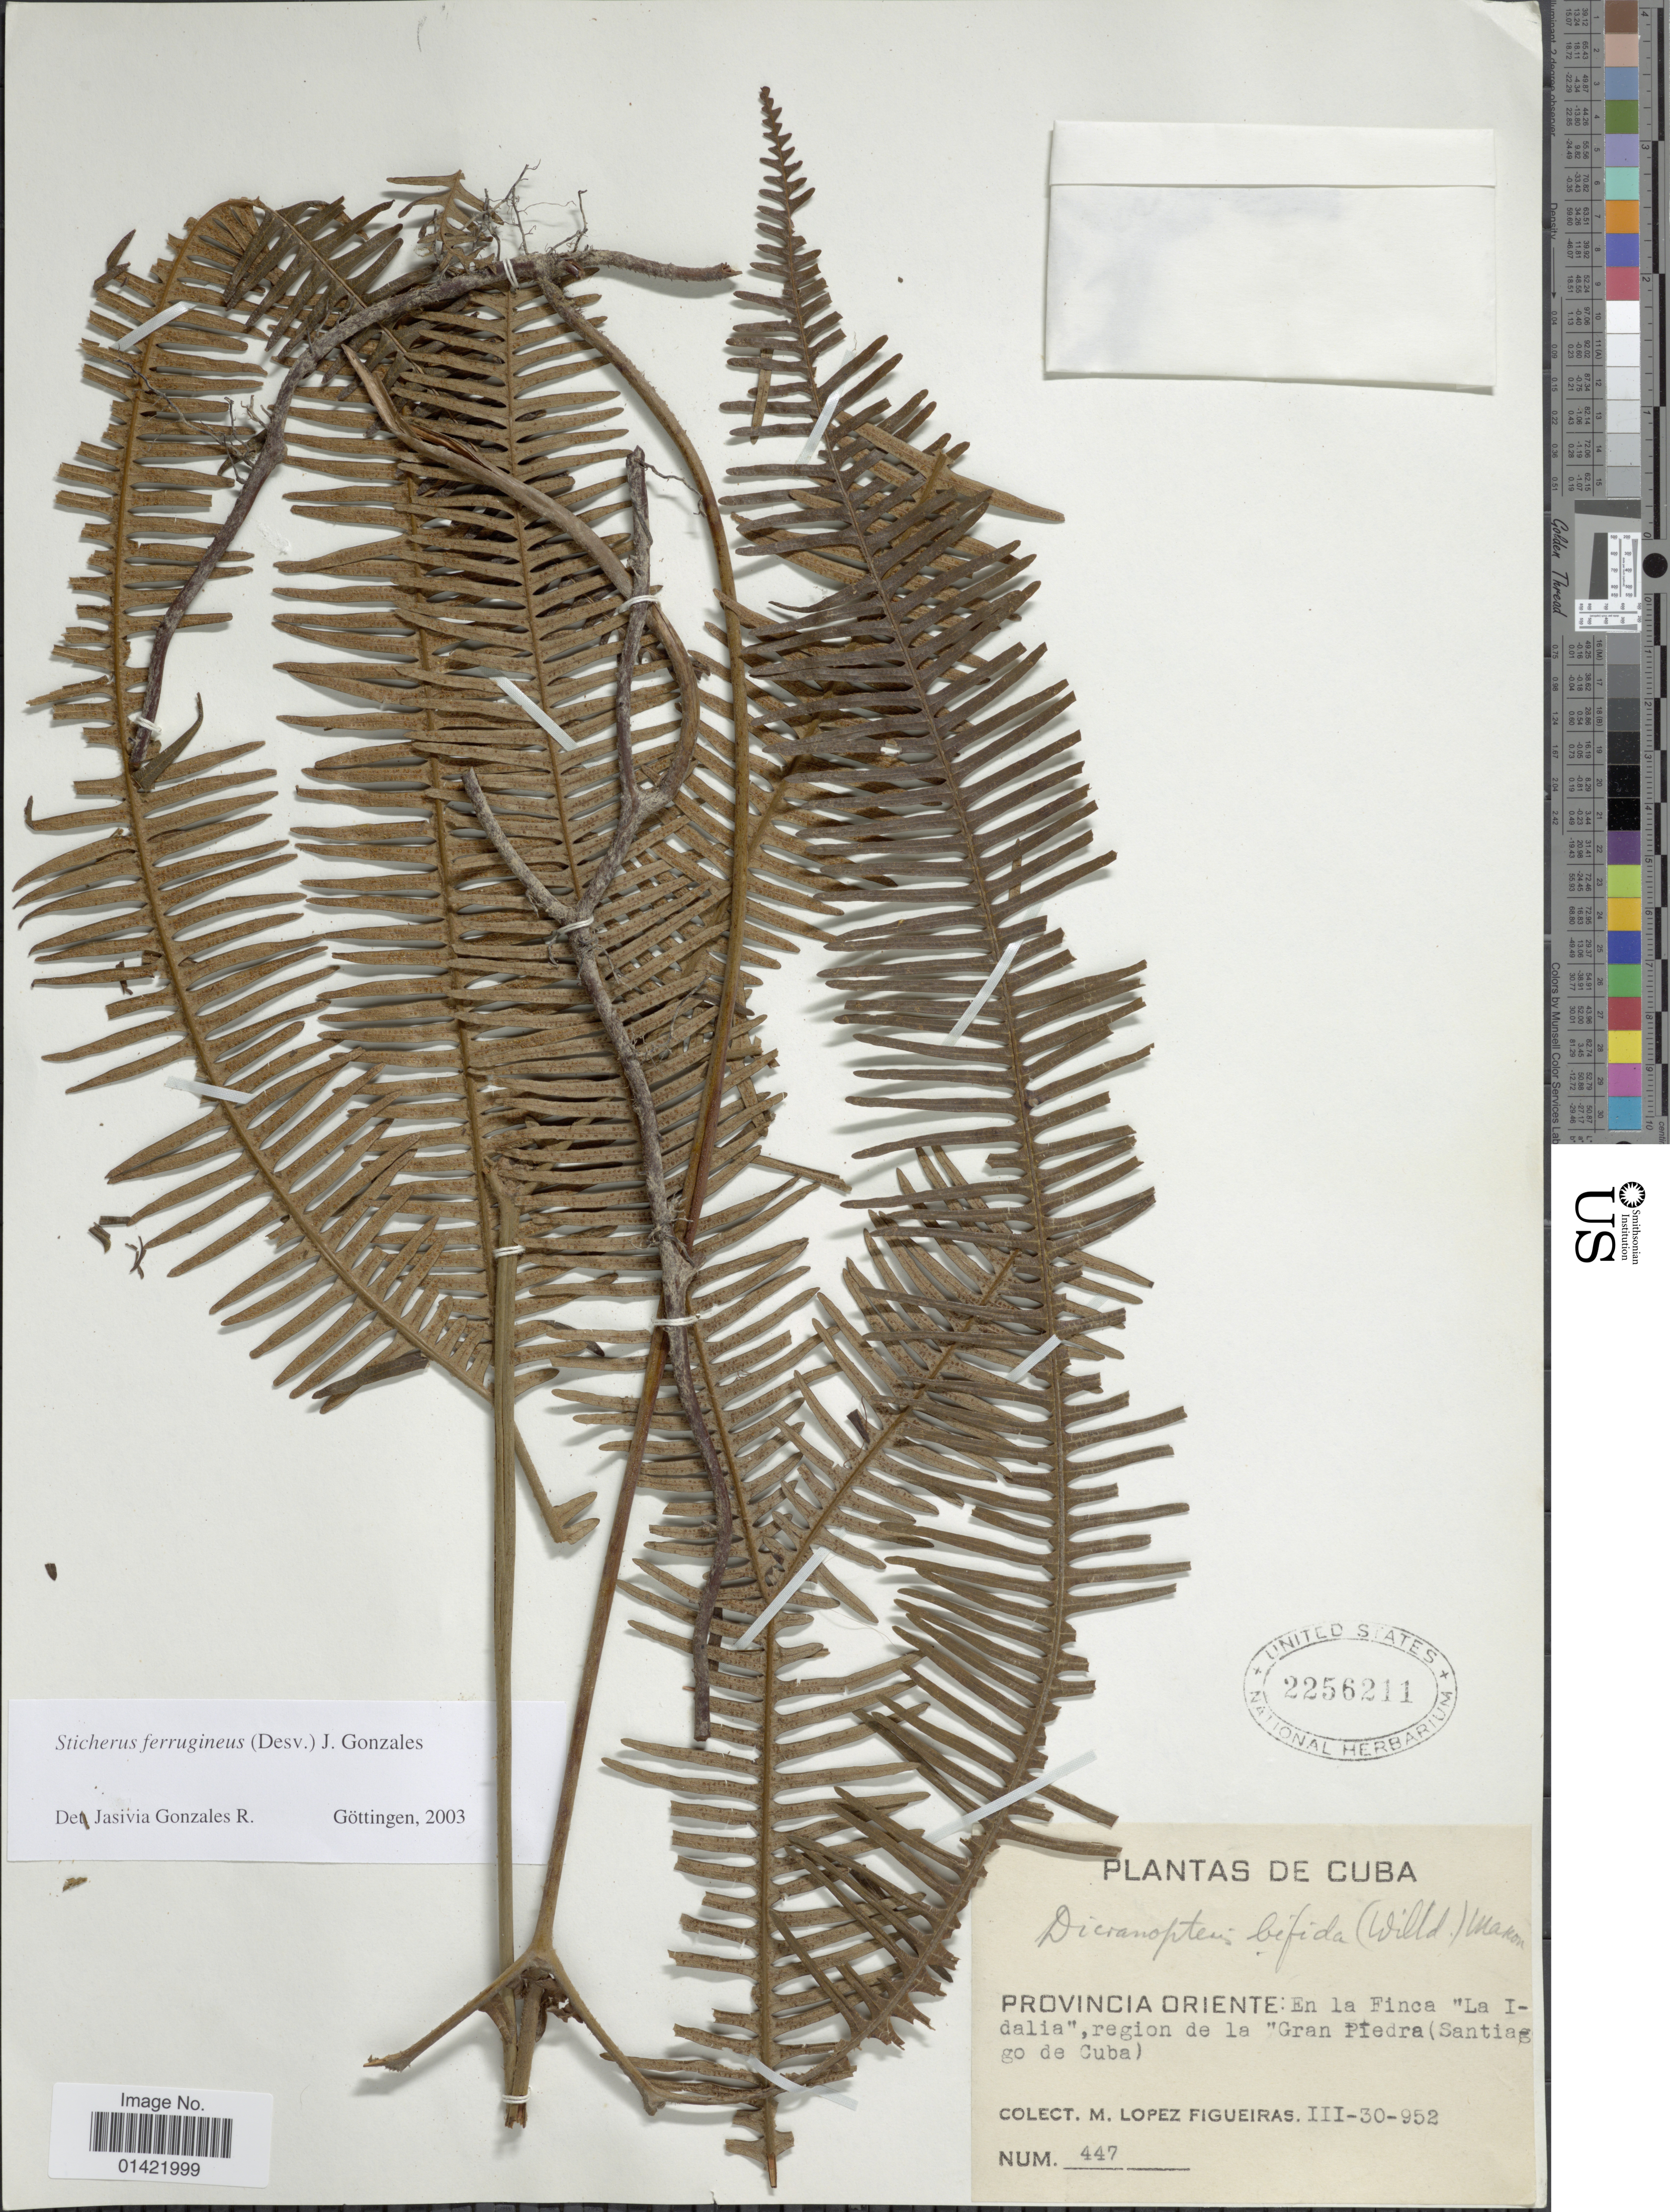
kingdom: Plantae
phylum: Tracheophyta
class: Polypodiopsida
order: Gleicheniales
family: Gleicheniaceae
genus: Sticherus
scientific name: Sticherus ferrugineus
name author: (Desv.) J. Gonzales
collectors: M. López Figueiras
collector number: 447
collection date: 1952-03-30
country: Cuba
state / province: Oriente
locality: Provincia Oriente: En la Finca 'La Idalia' region de la 'Gran Piedra (Santiago de Cuba).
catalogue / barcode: US 2256211